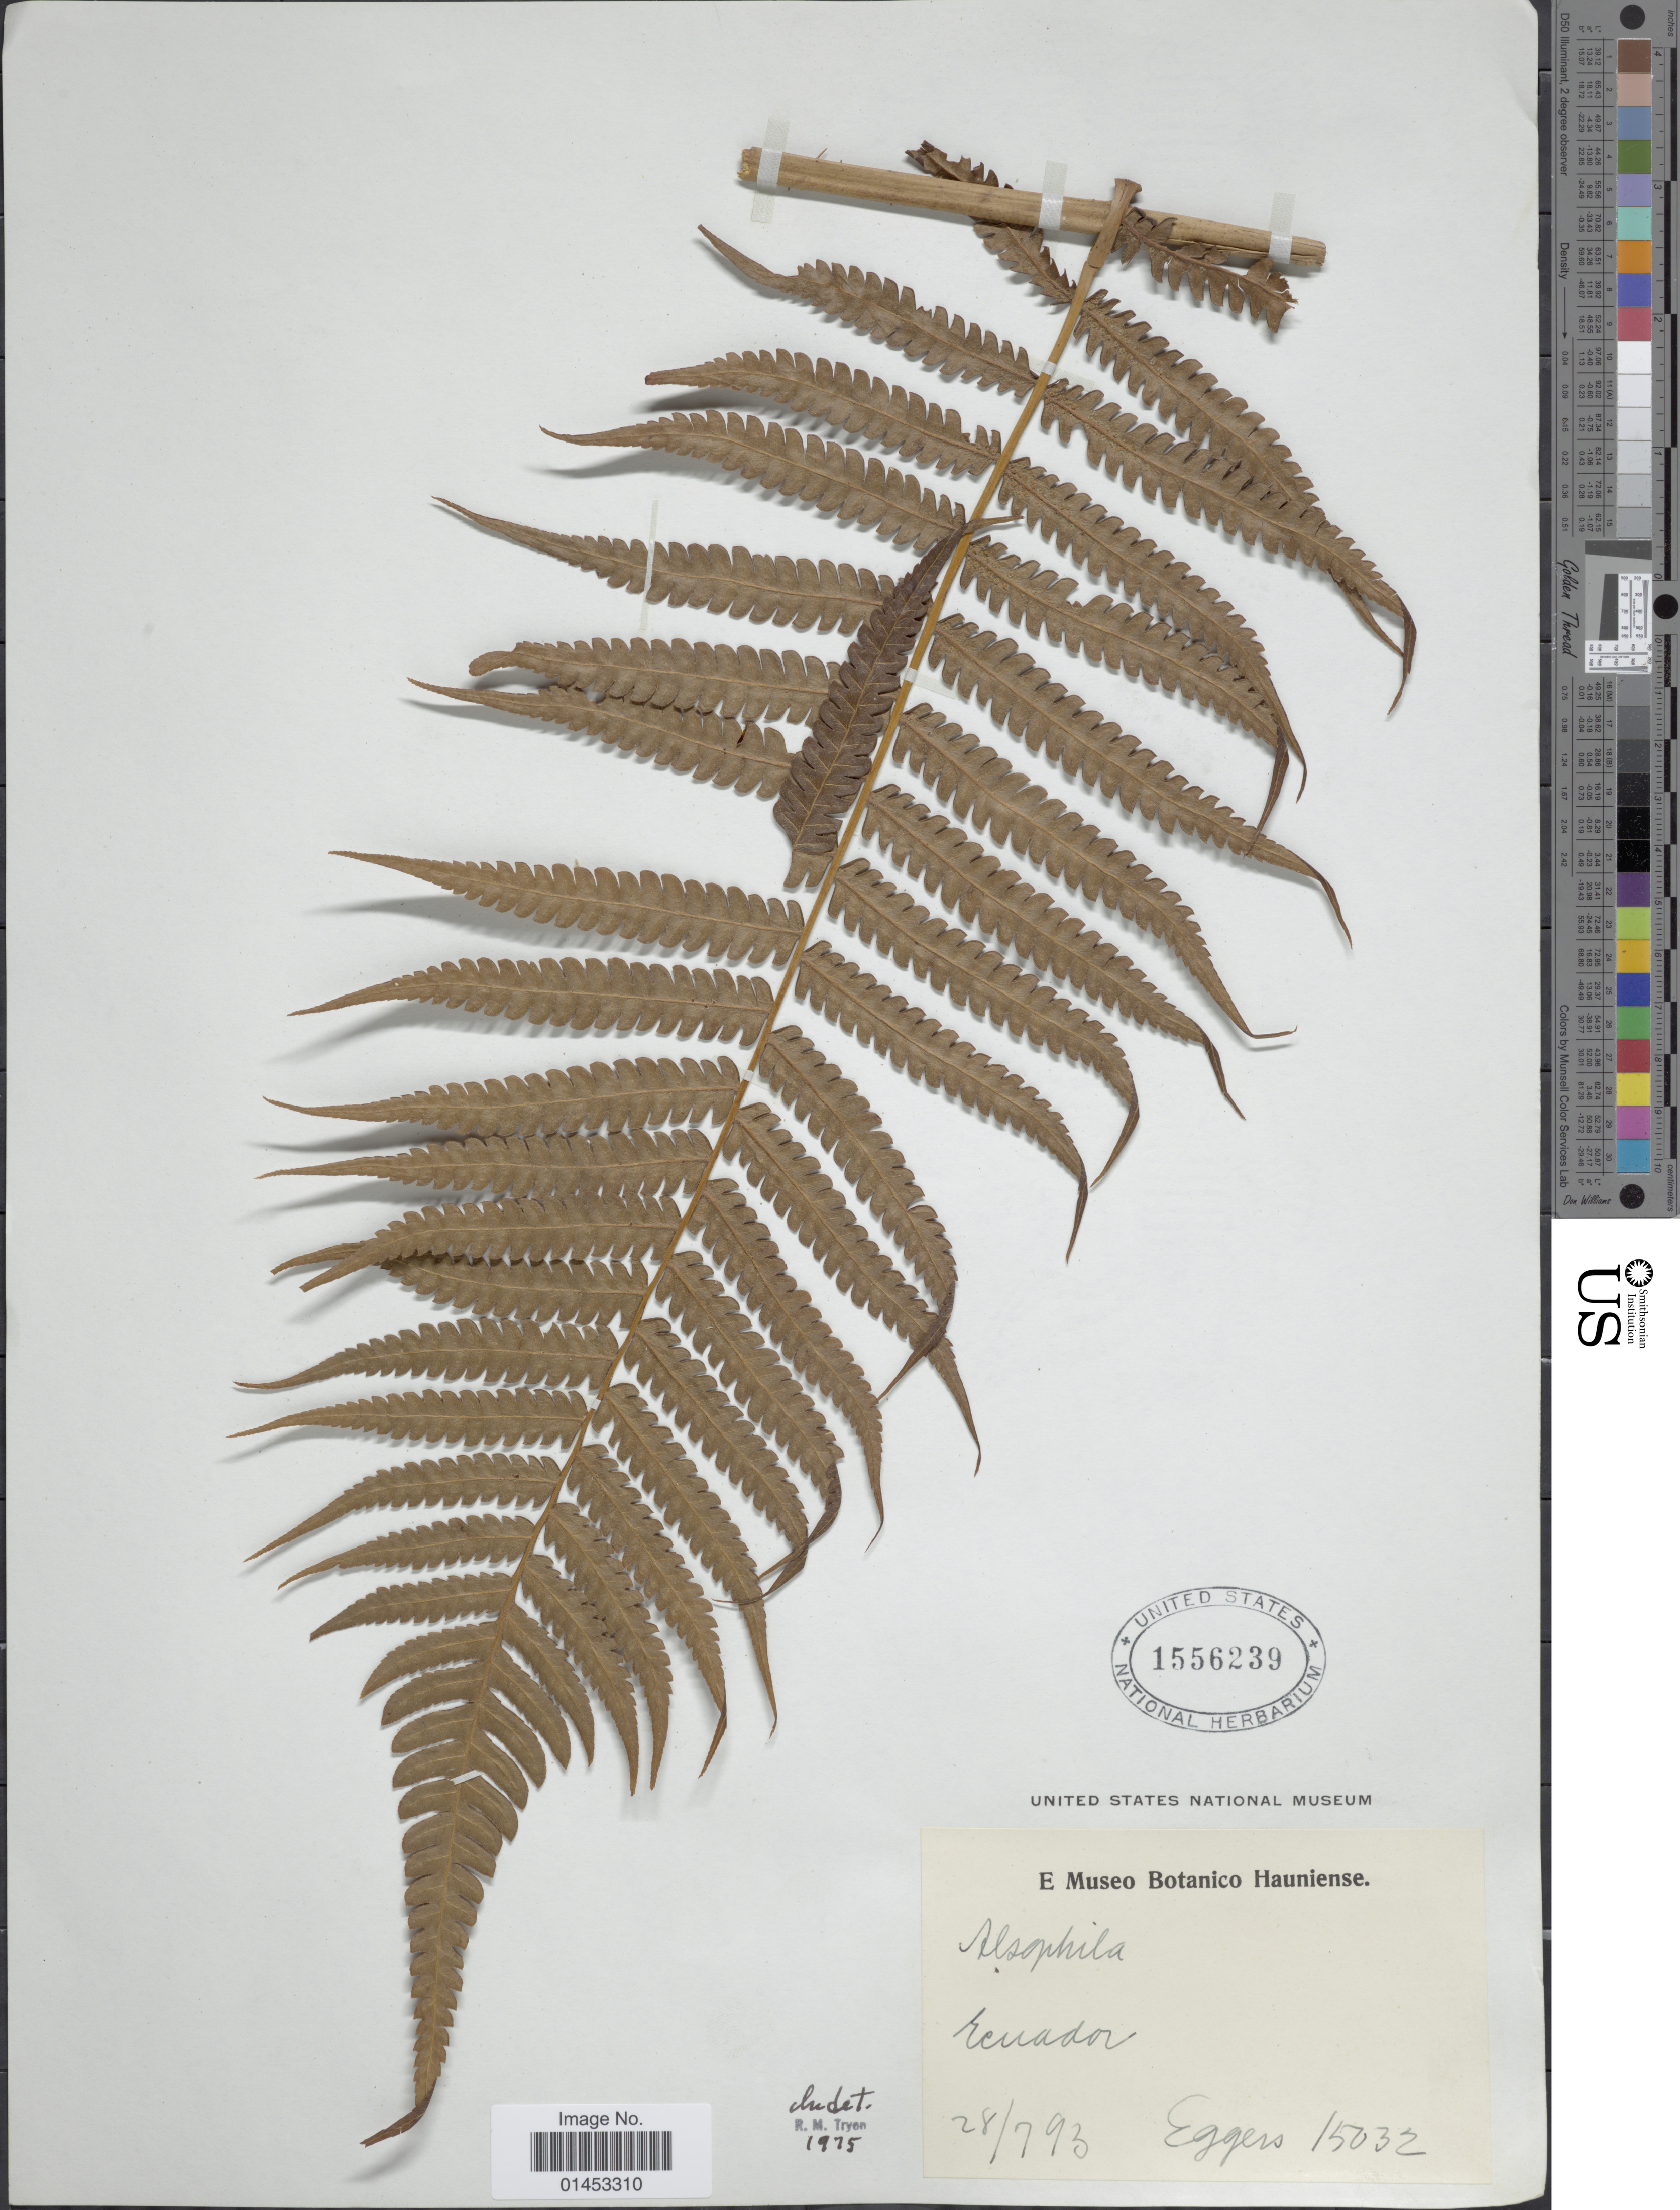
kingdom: Plantae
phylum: Tracheophyta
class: Polypodiopsida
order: Cyatheales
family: Cyatheaceae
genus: Cyathea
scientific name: Cyathea sp.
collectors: -. Eggers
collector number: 15032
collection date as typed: Transcribed d/m/y: 28/7/93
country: Ecuador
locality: Ecuador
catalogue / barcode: US 1556239